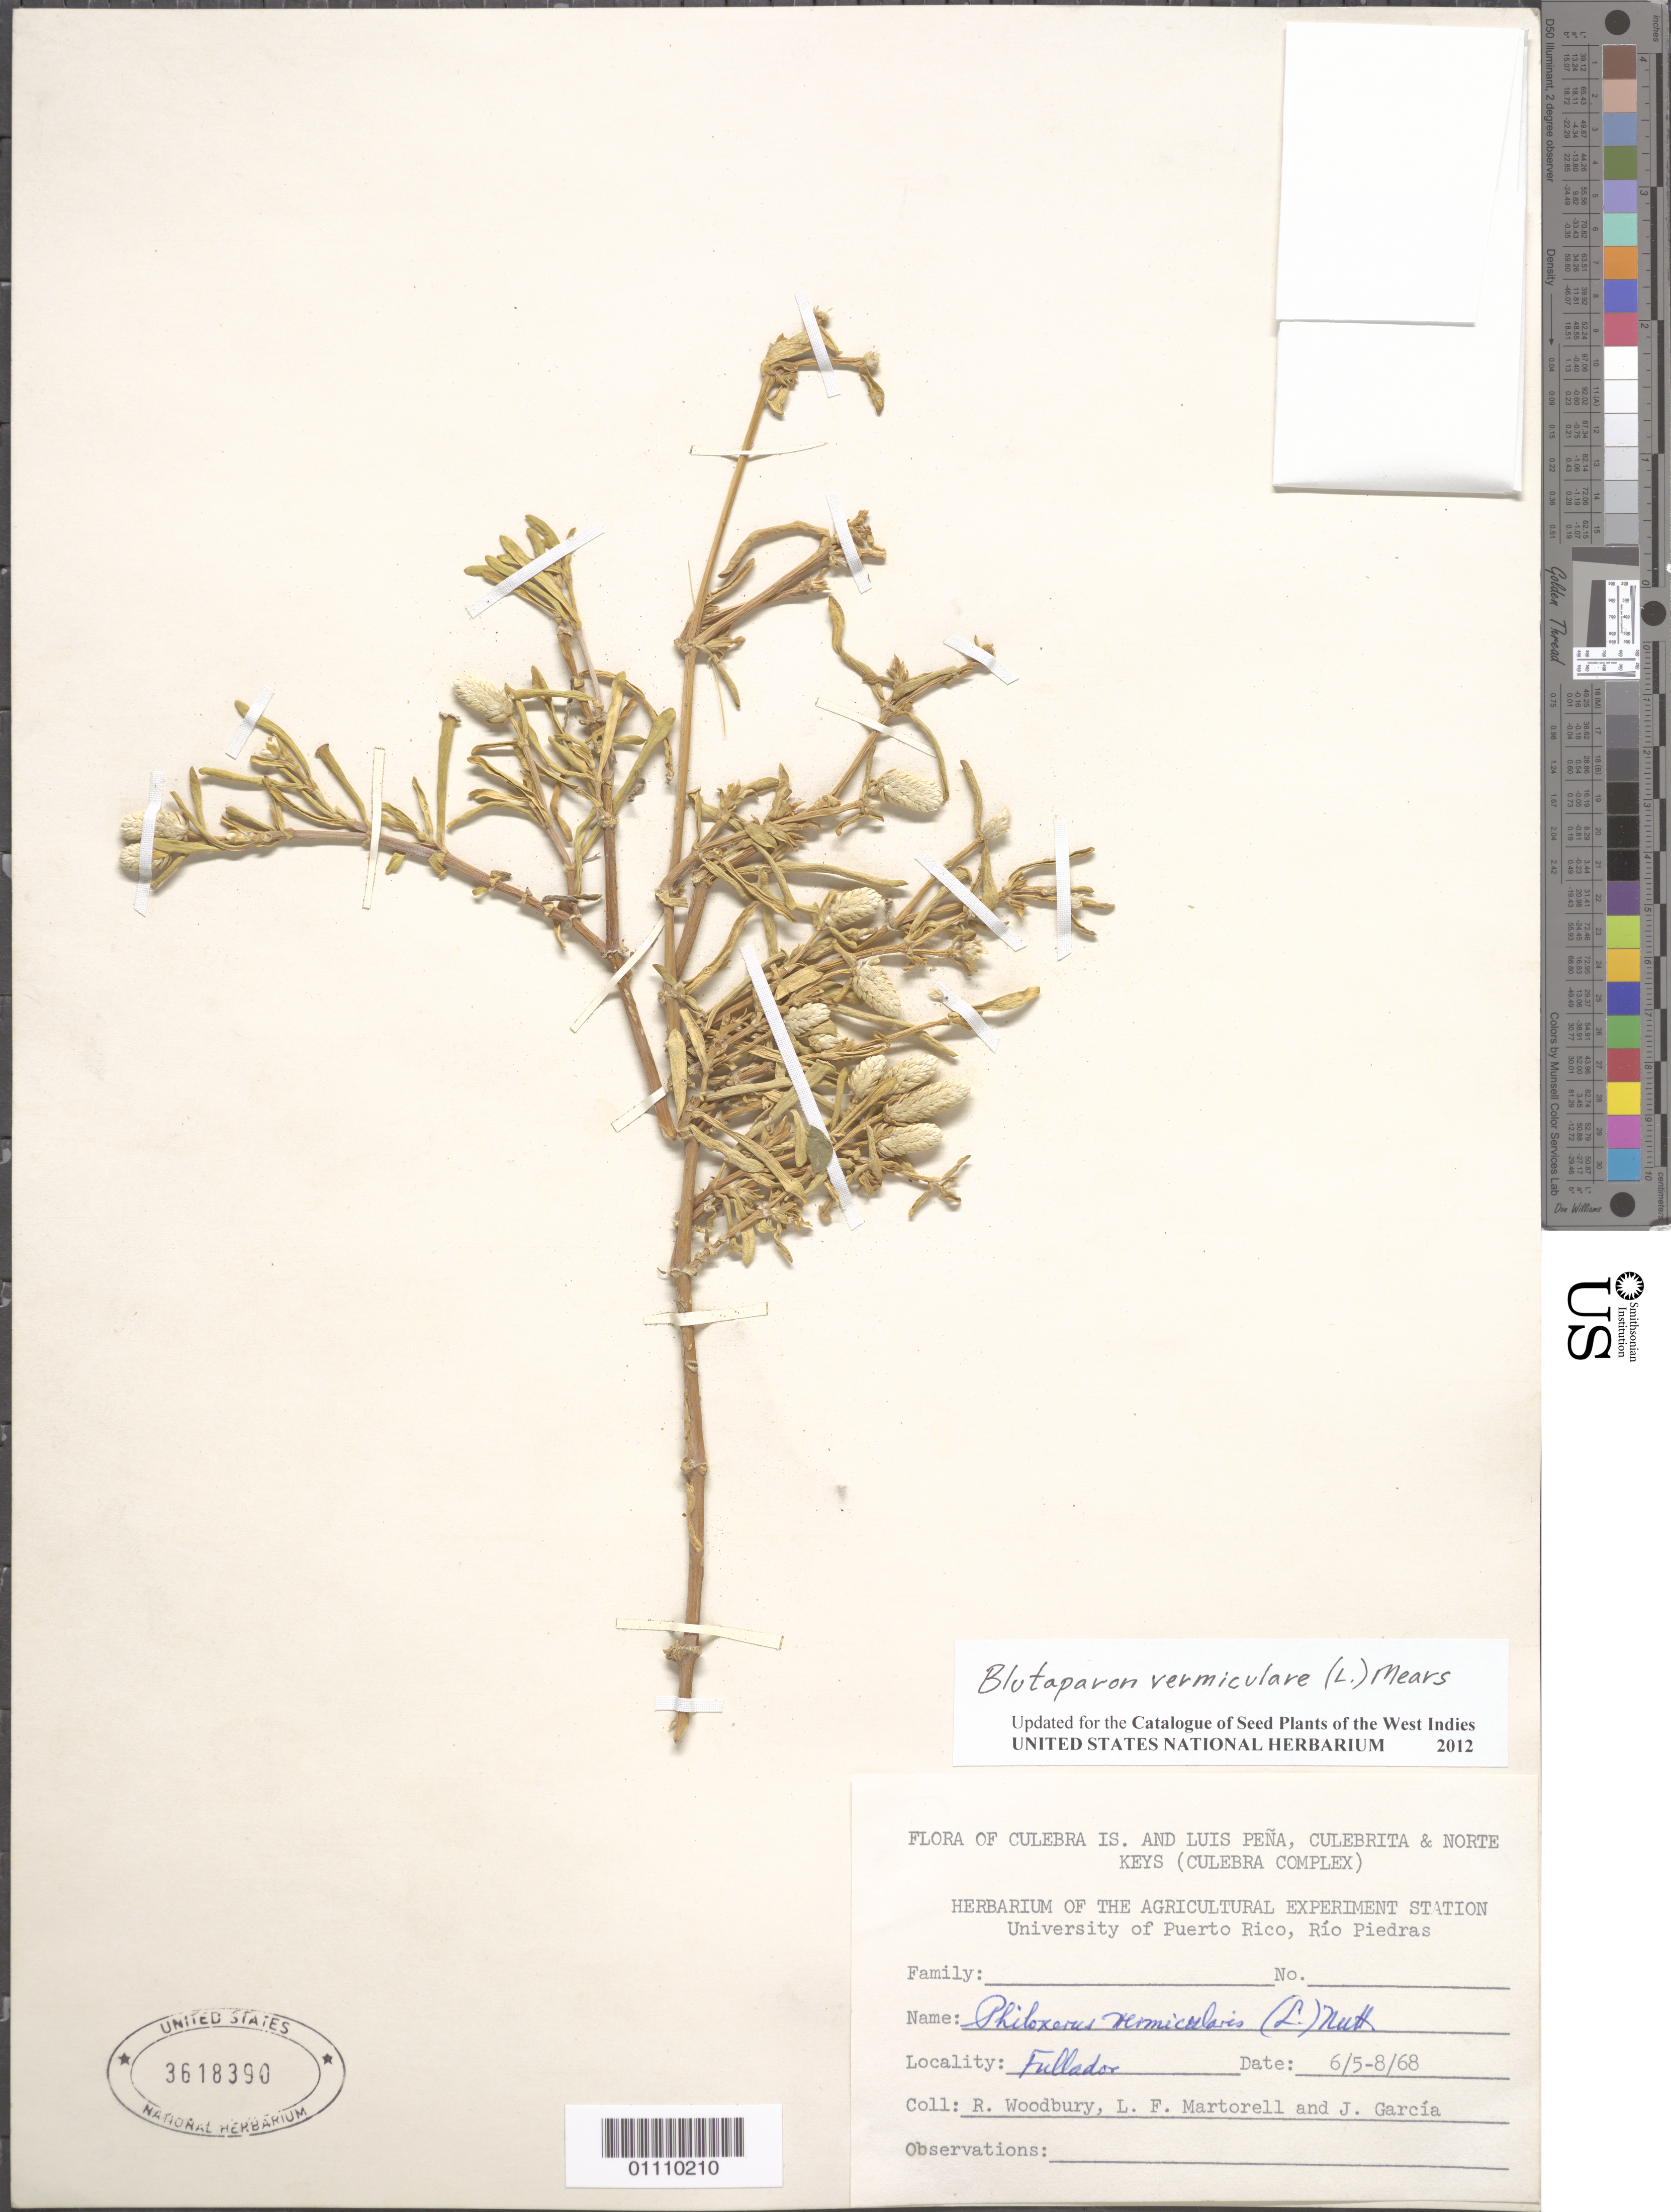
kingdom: Plantae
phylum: Tracheophyta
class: Magnoliopsida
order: Caryophyllales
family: Amaranthaceae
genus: Gomphrena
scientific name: Gomphrena vermicularis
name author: L.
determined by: Strong, Mark T., (BOT), Smithsonian Institution - National Museum of Natural History (UNITED STATES)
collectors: R. O. Woodbury, L. Martorell & J. García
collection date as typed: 06 May 1968 to -- Aug 1968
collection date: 1968-05-06/1968-08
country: Puerto Rico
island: Culebra I.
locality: Fullador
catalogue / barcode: US 3618390